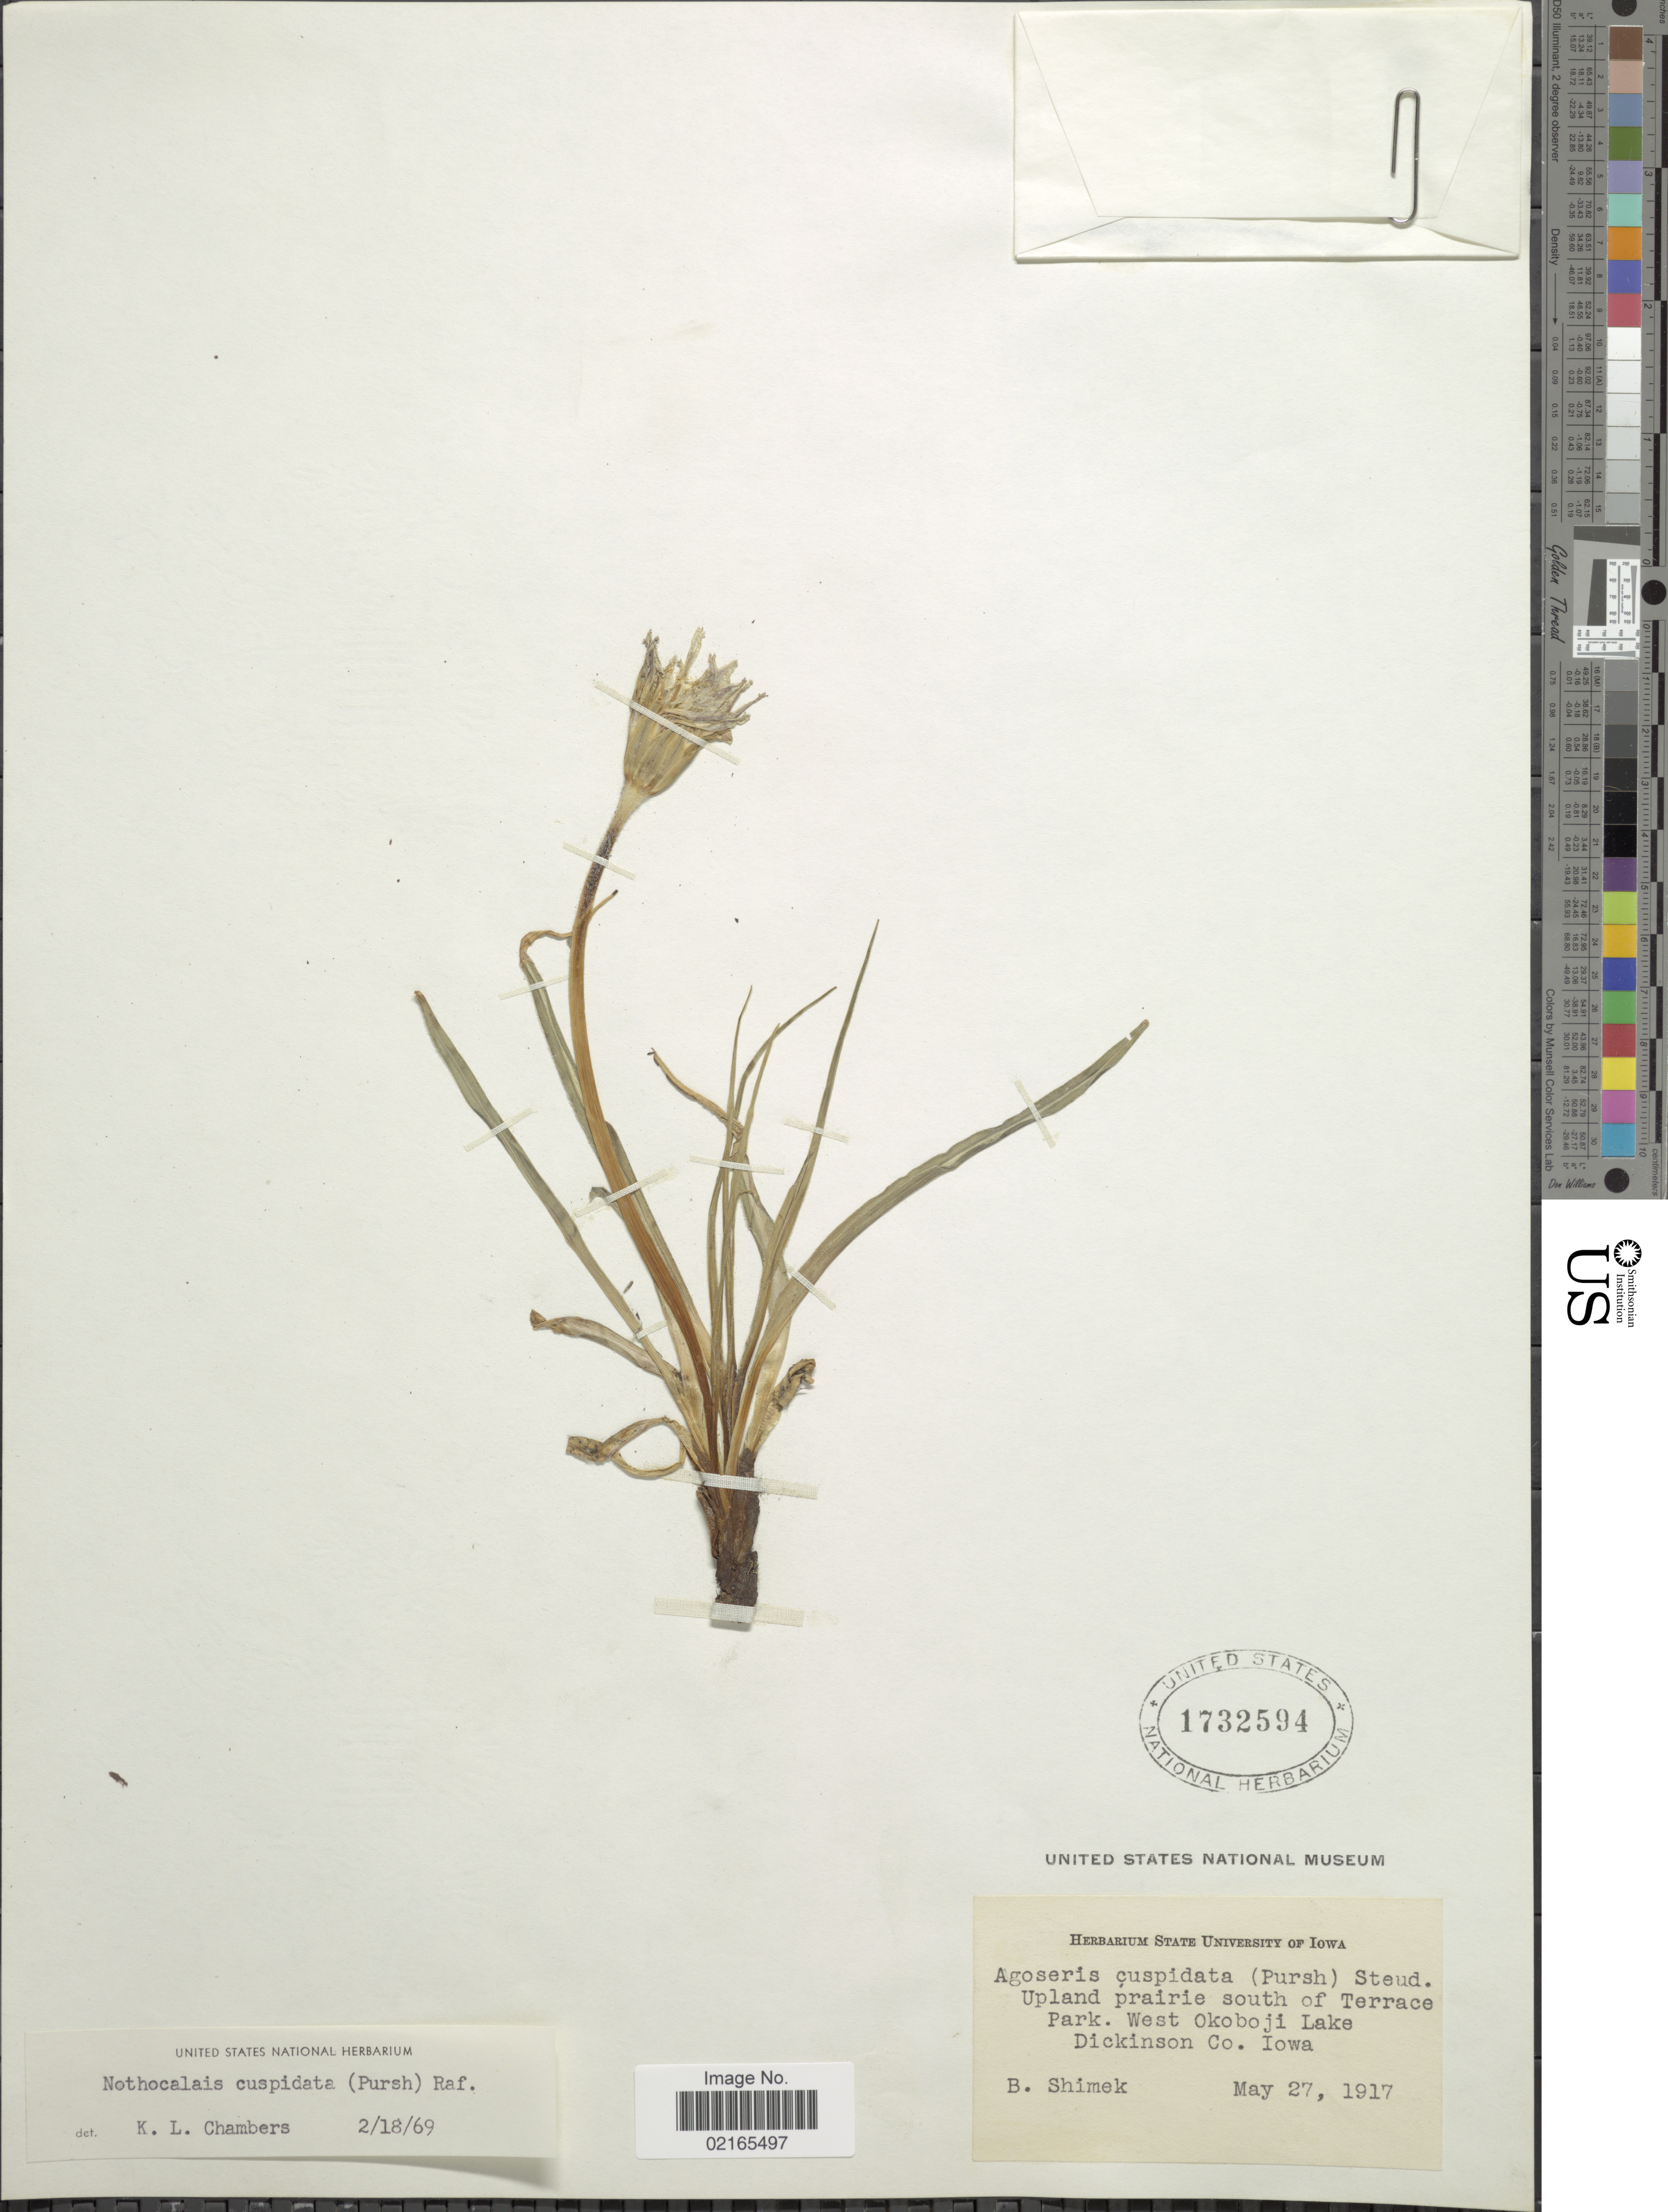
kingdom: Plantae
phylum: Tracheophyta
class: Magnoliopsida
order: Asterales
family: Asteraceae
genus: Nothocalais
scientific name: Nothocalais cuspidata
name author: (Pursh) Greene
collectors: B. Shimek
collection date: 1917-05-27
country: United States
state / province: Iowa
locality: Upland prairie south of Terrace Park, West Okobiji Lake, Dickinson Co.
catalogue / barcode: US 1732594